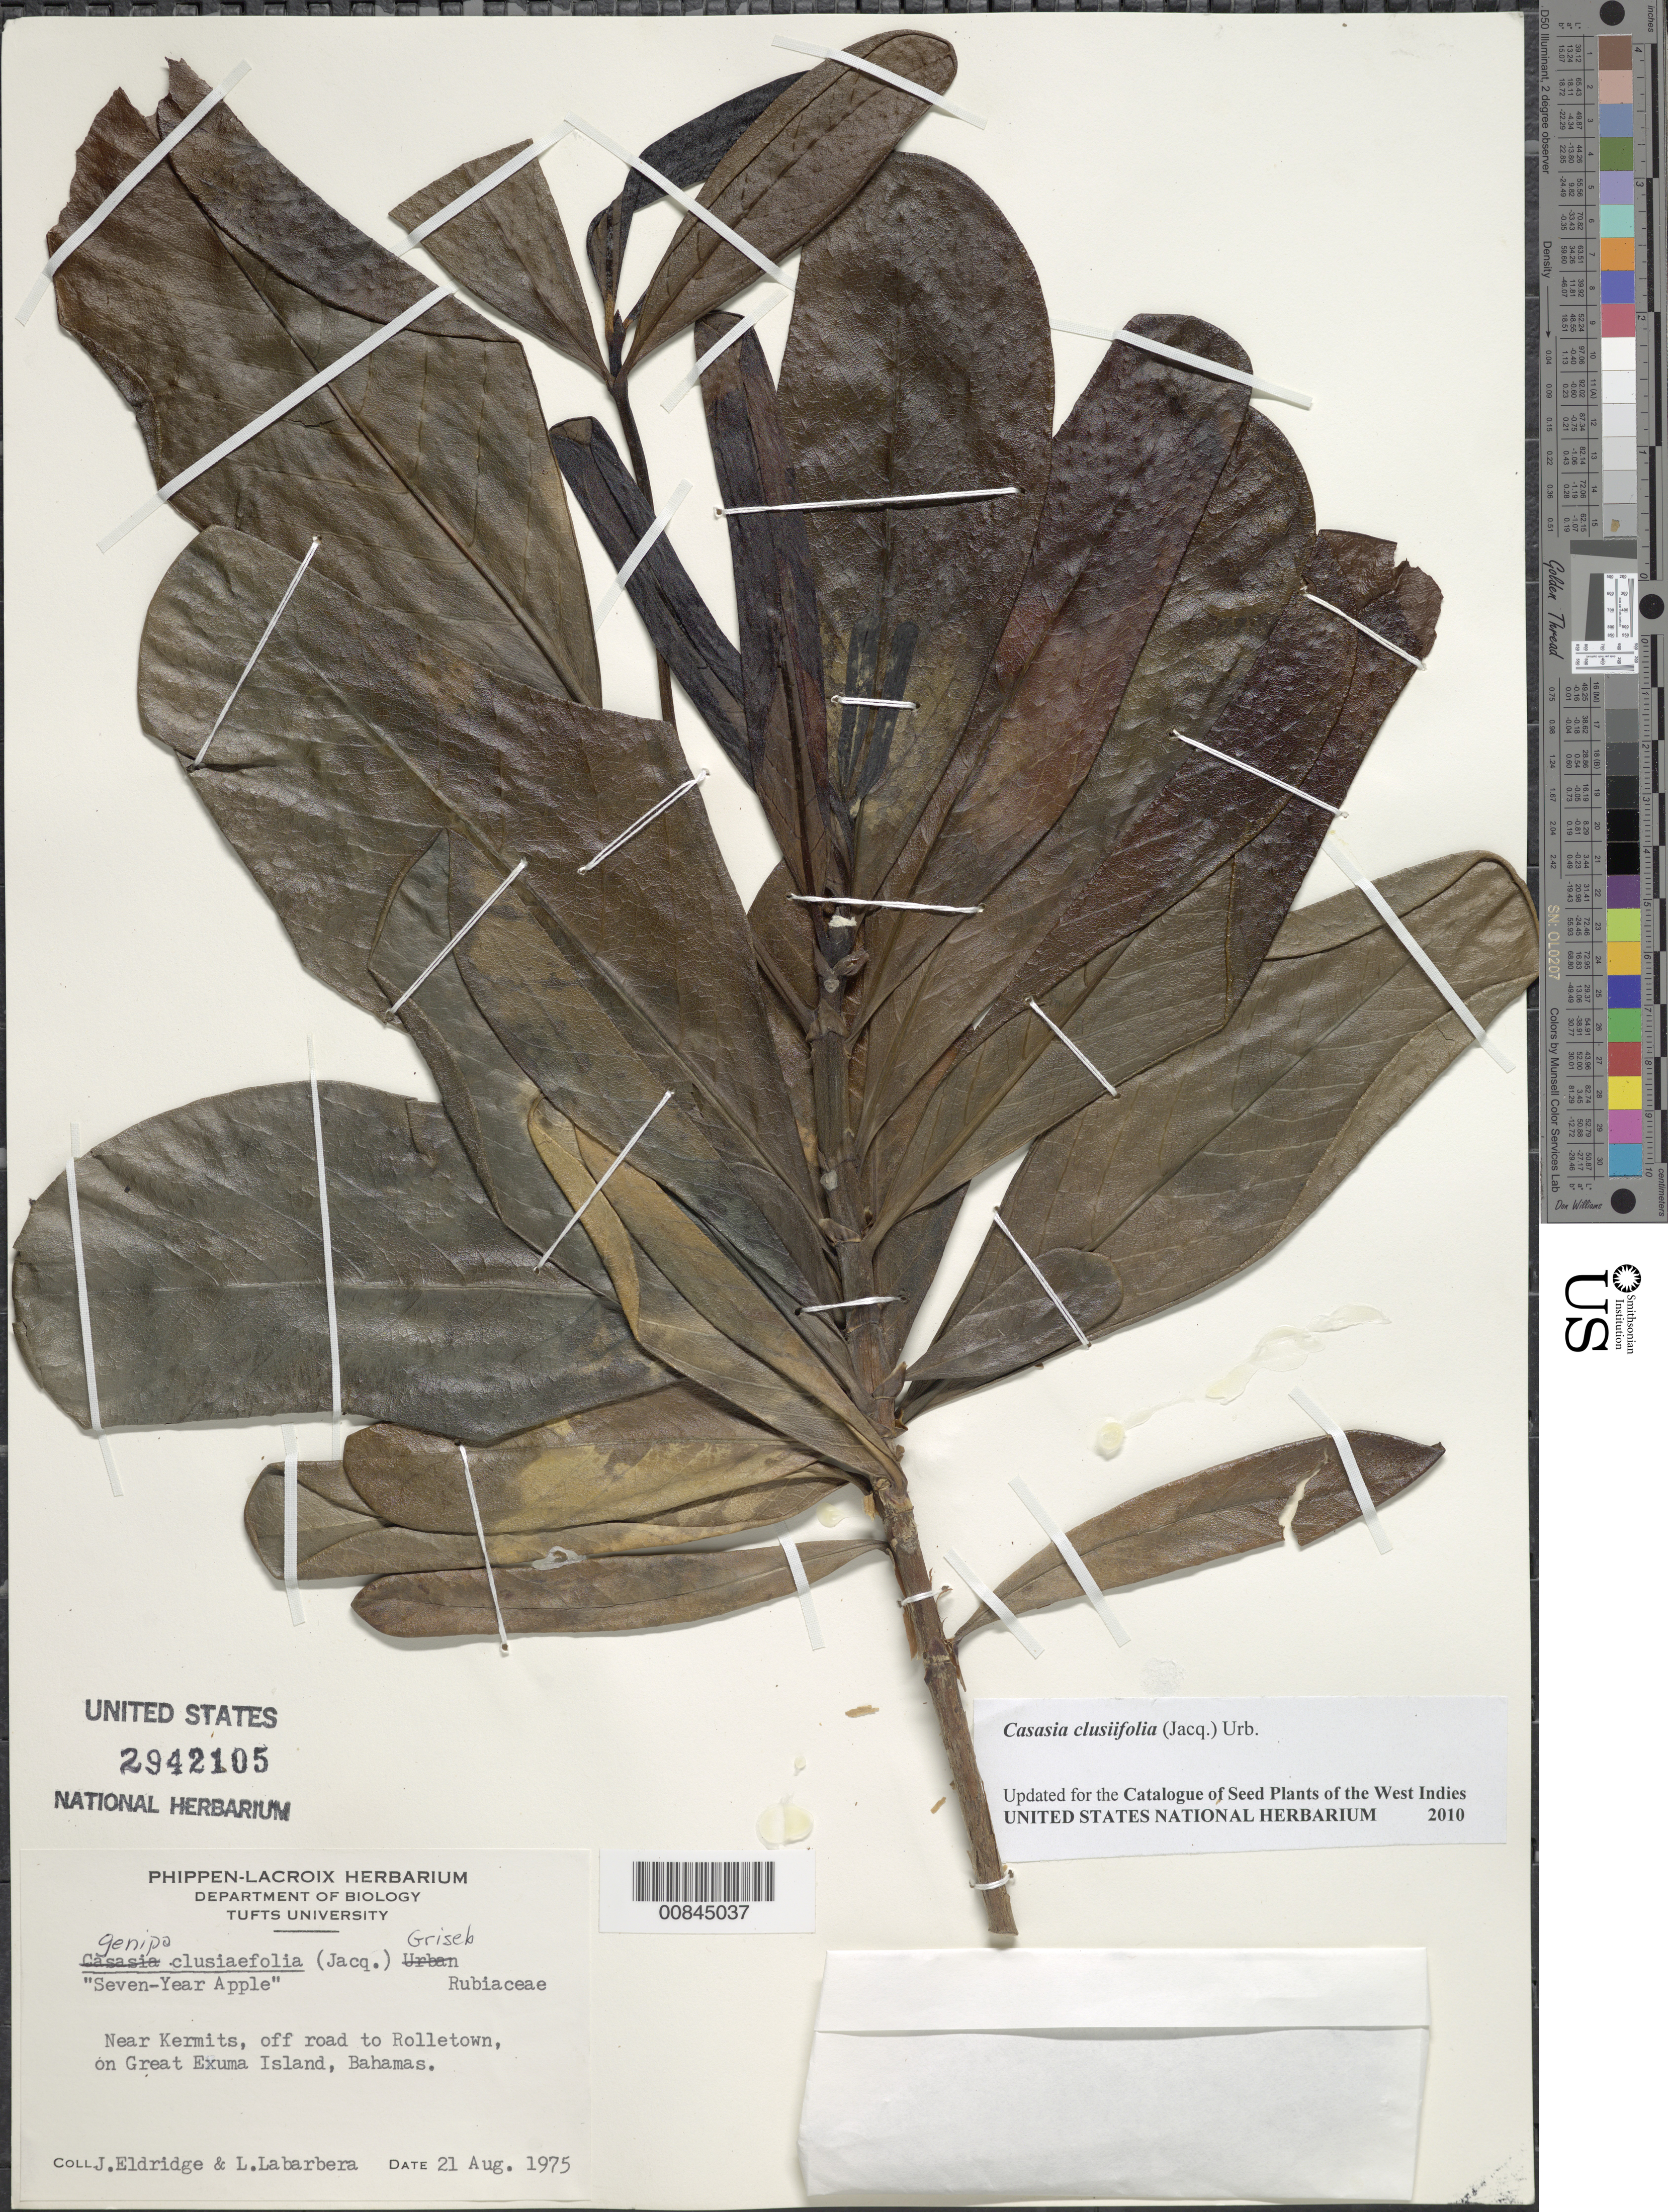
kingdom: Plantae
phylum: Tracheophyta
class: Magnoliopsida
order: Gentianales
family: Rubiaceae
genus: Casasia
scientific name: Casasia clusiifolia var. clusiifolia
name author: (Jacq.) Urb.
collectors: J. Eldridge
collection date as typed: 21 Aug 1975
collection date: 1975-08-21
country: Bahamas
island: Great Exuma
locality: Near Kermits, off road to Rolletown.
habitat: Near road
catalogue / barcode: US 2942105